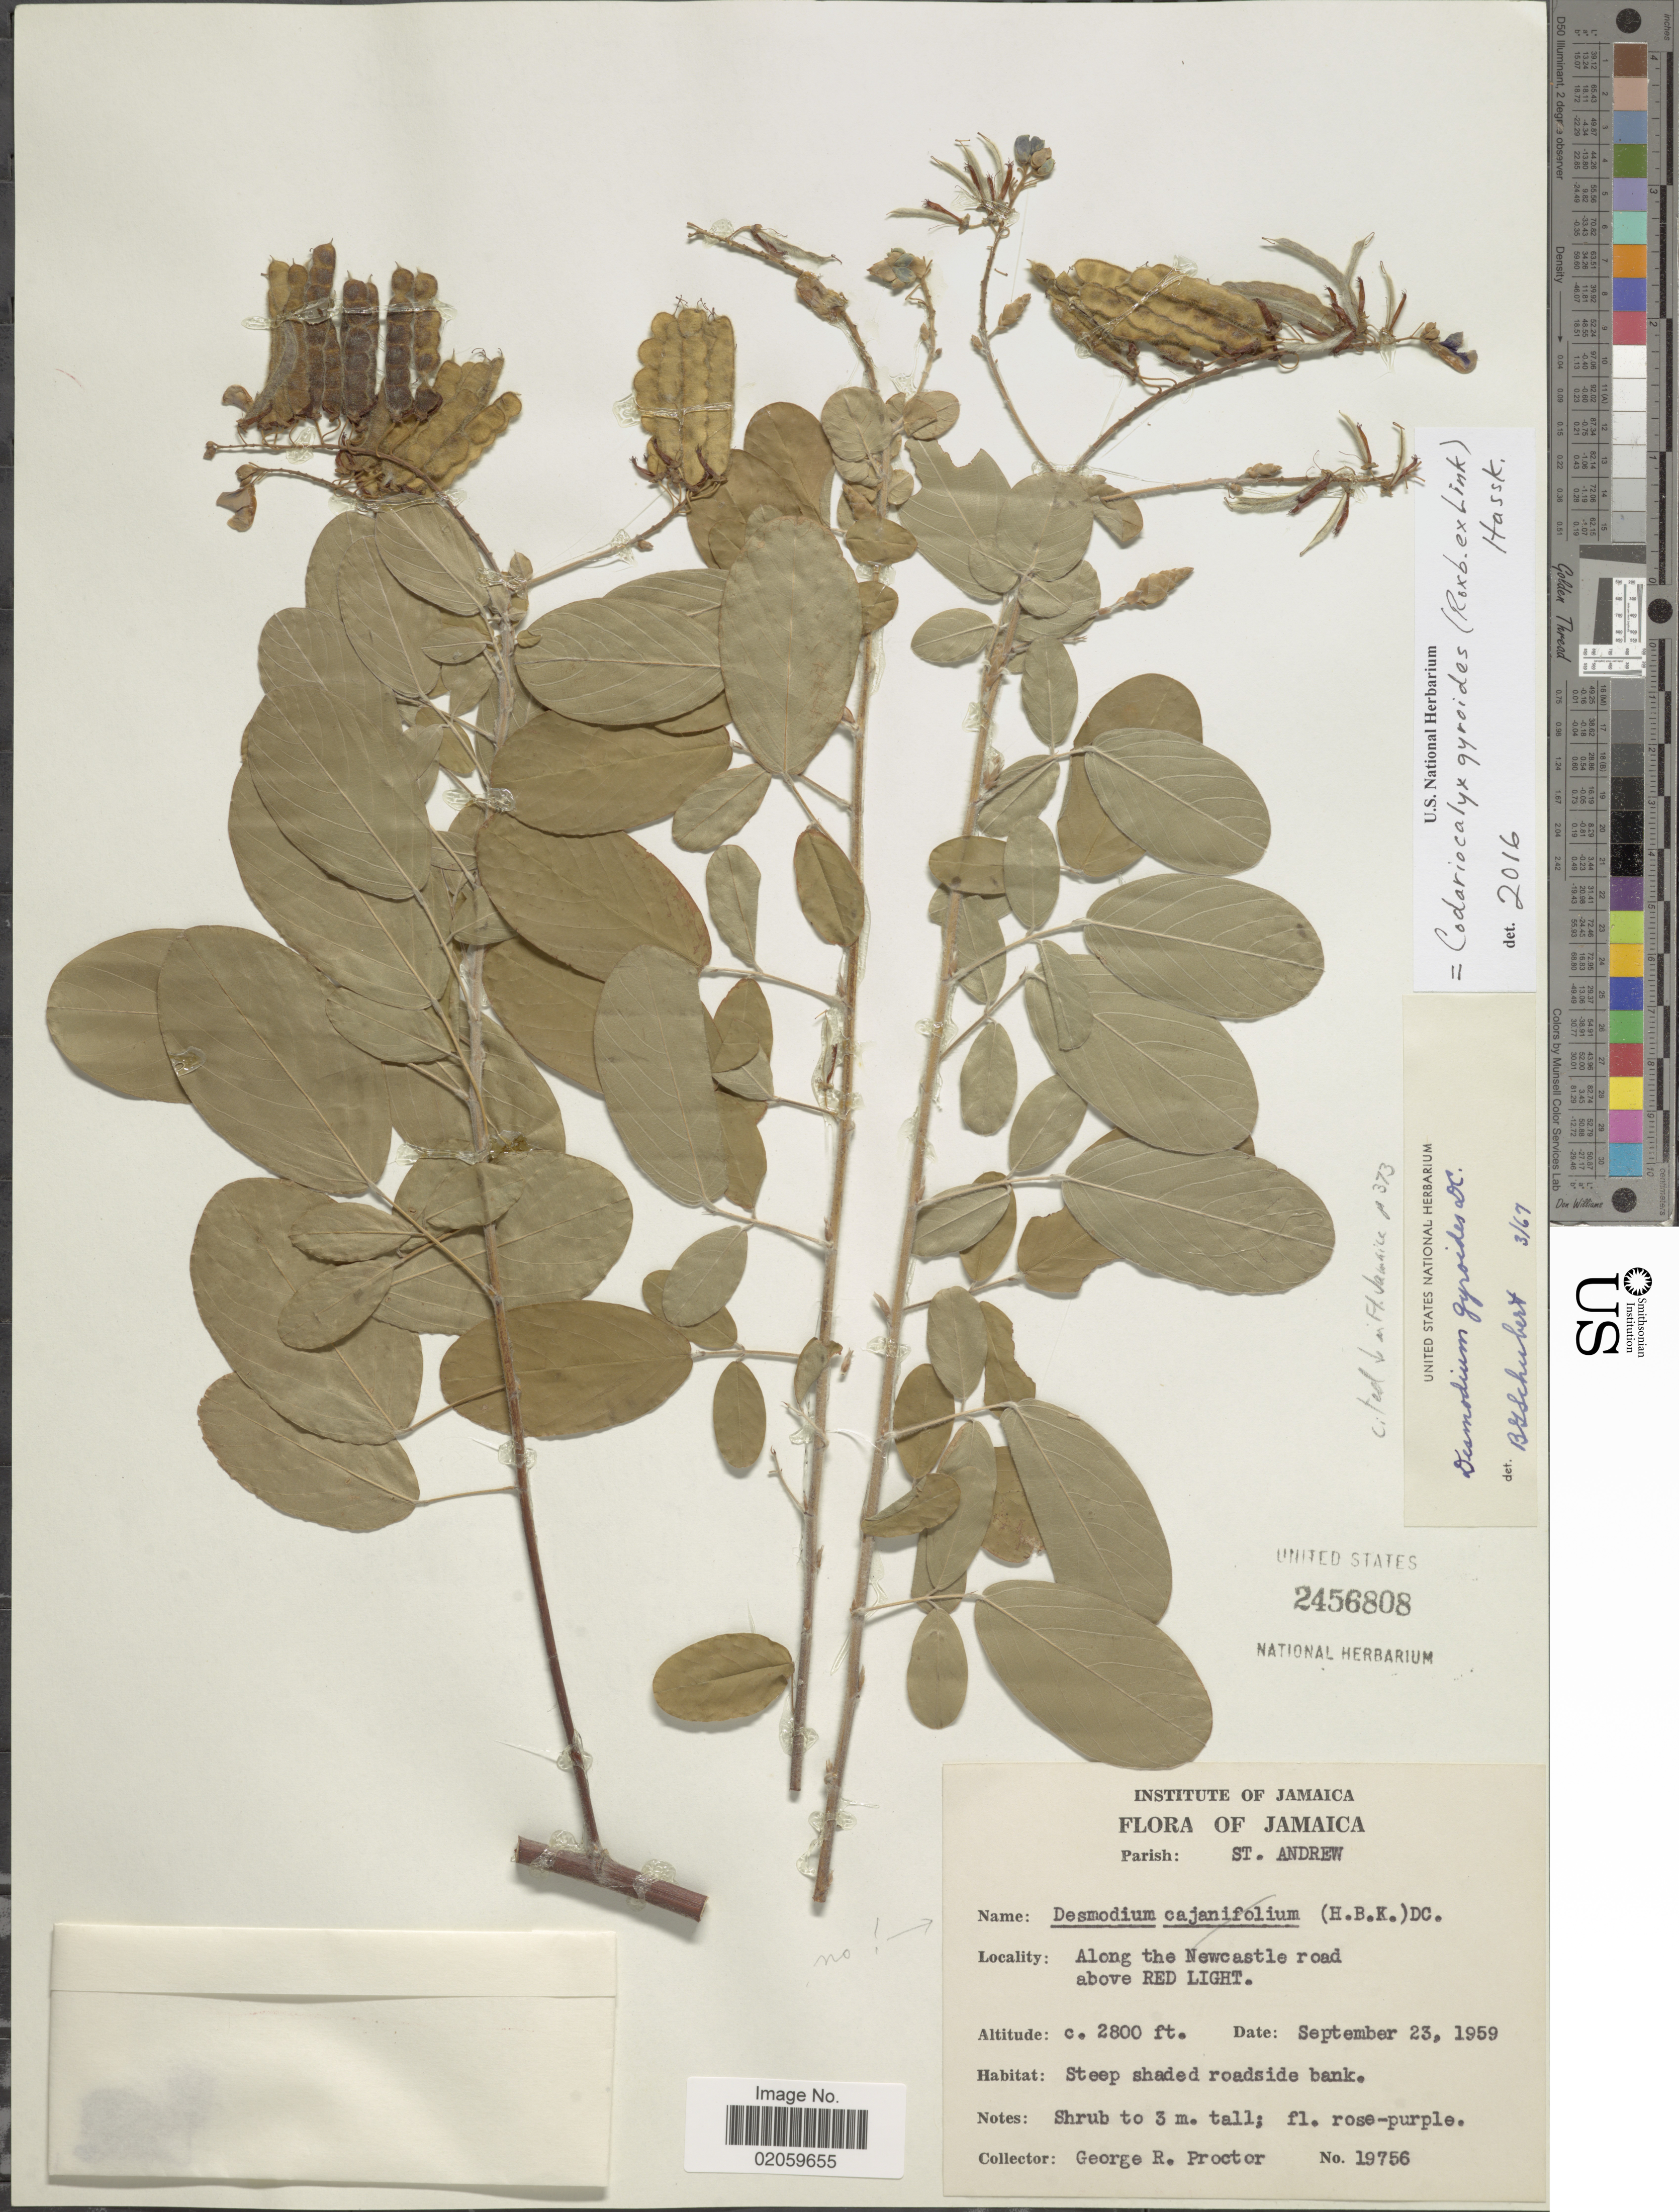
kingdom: Plantae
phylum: Tracheophyta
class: Magnoliopsida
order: Fabales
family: Fabaceae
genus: Codariocalyx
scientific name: Codariocalyx gyroides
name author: (Roxb. & Link) X.Y. Zhu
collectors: G. Proctor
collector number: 19756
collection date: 1959-09-23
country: Jamaica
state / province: Saint Andrew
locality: Along the Newcastle road above Red Light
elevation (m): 853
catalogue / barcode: US 2456808